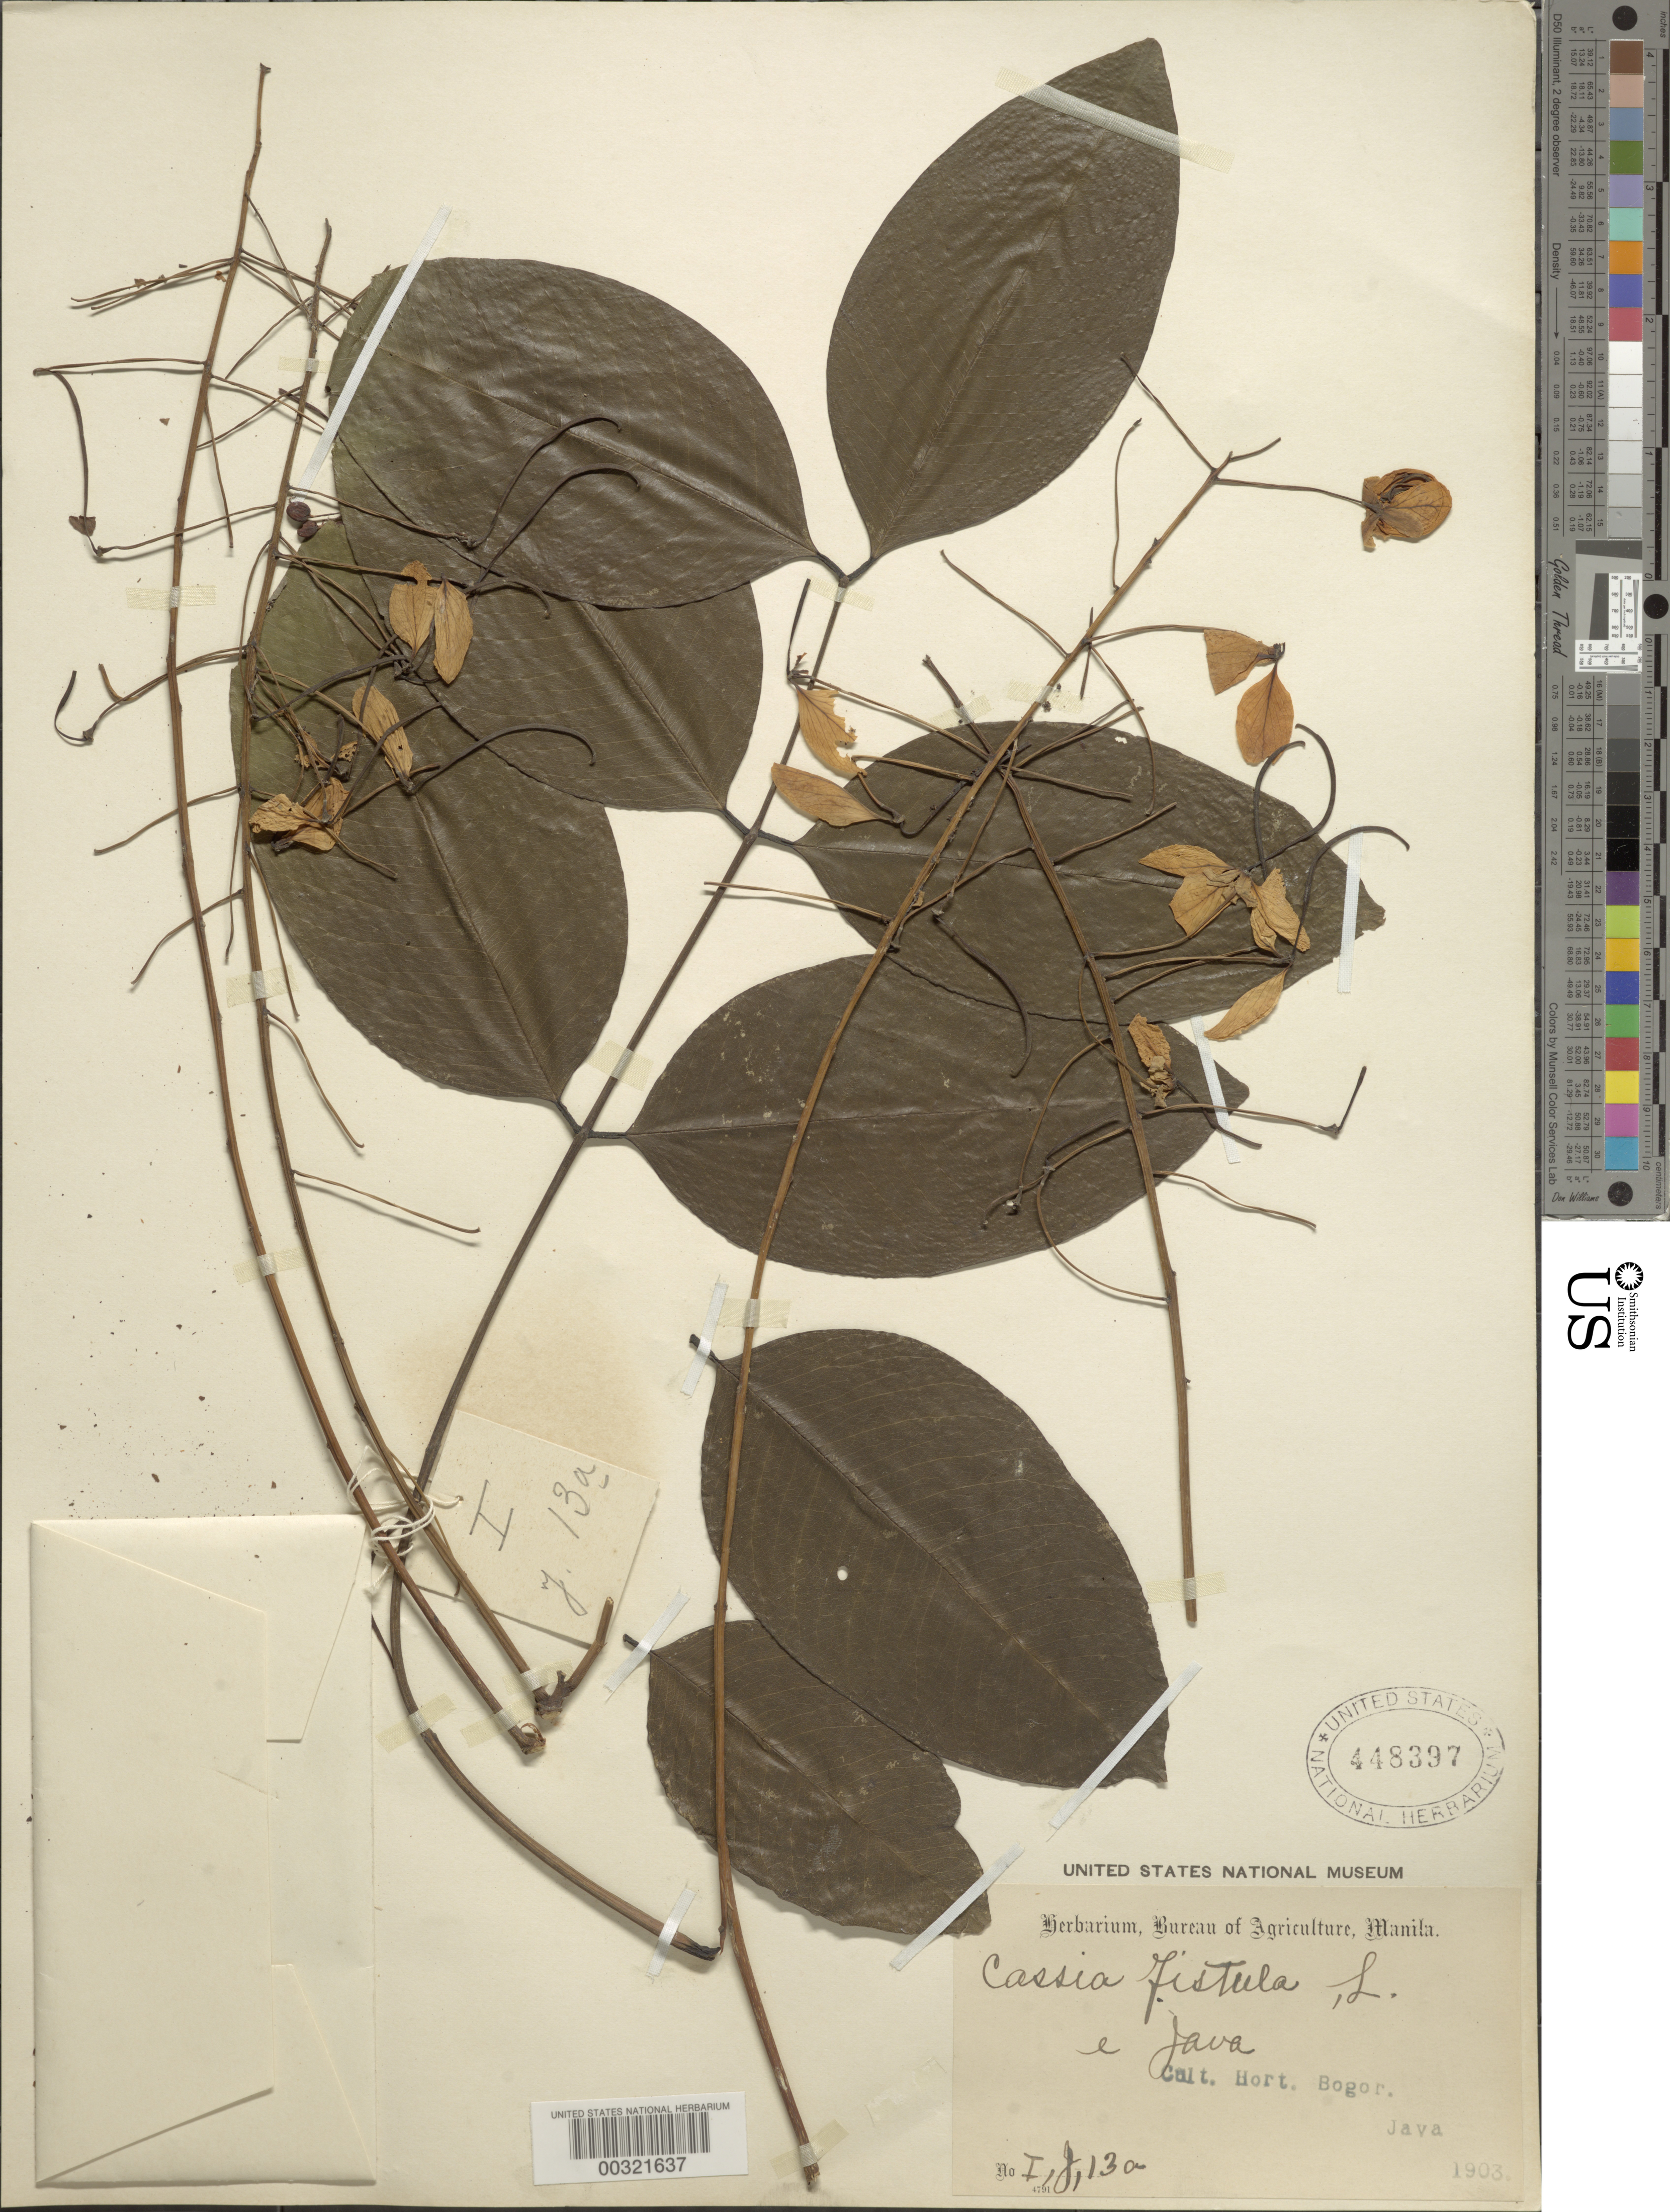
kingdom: Plantae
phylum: Tracheophyta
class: Magnoliopsida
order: Fabales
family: Fabaceae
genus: Cassia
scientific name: Cassia fistula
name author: L.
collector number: I,j,13a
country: Indonesia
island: Java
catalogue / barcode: US 448397